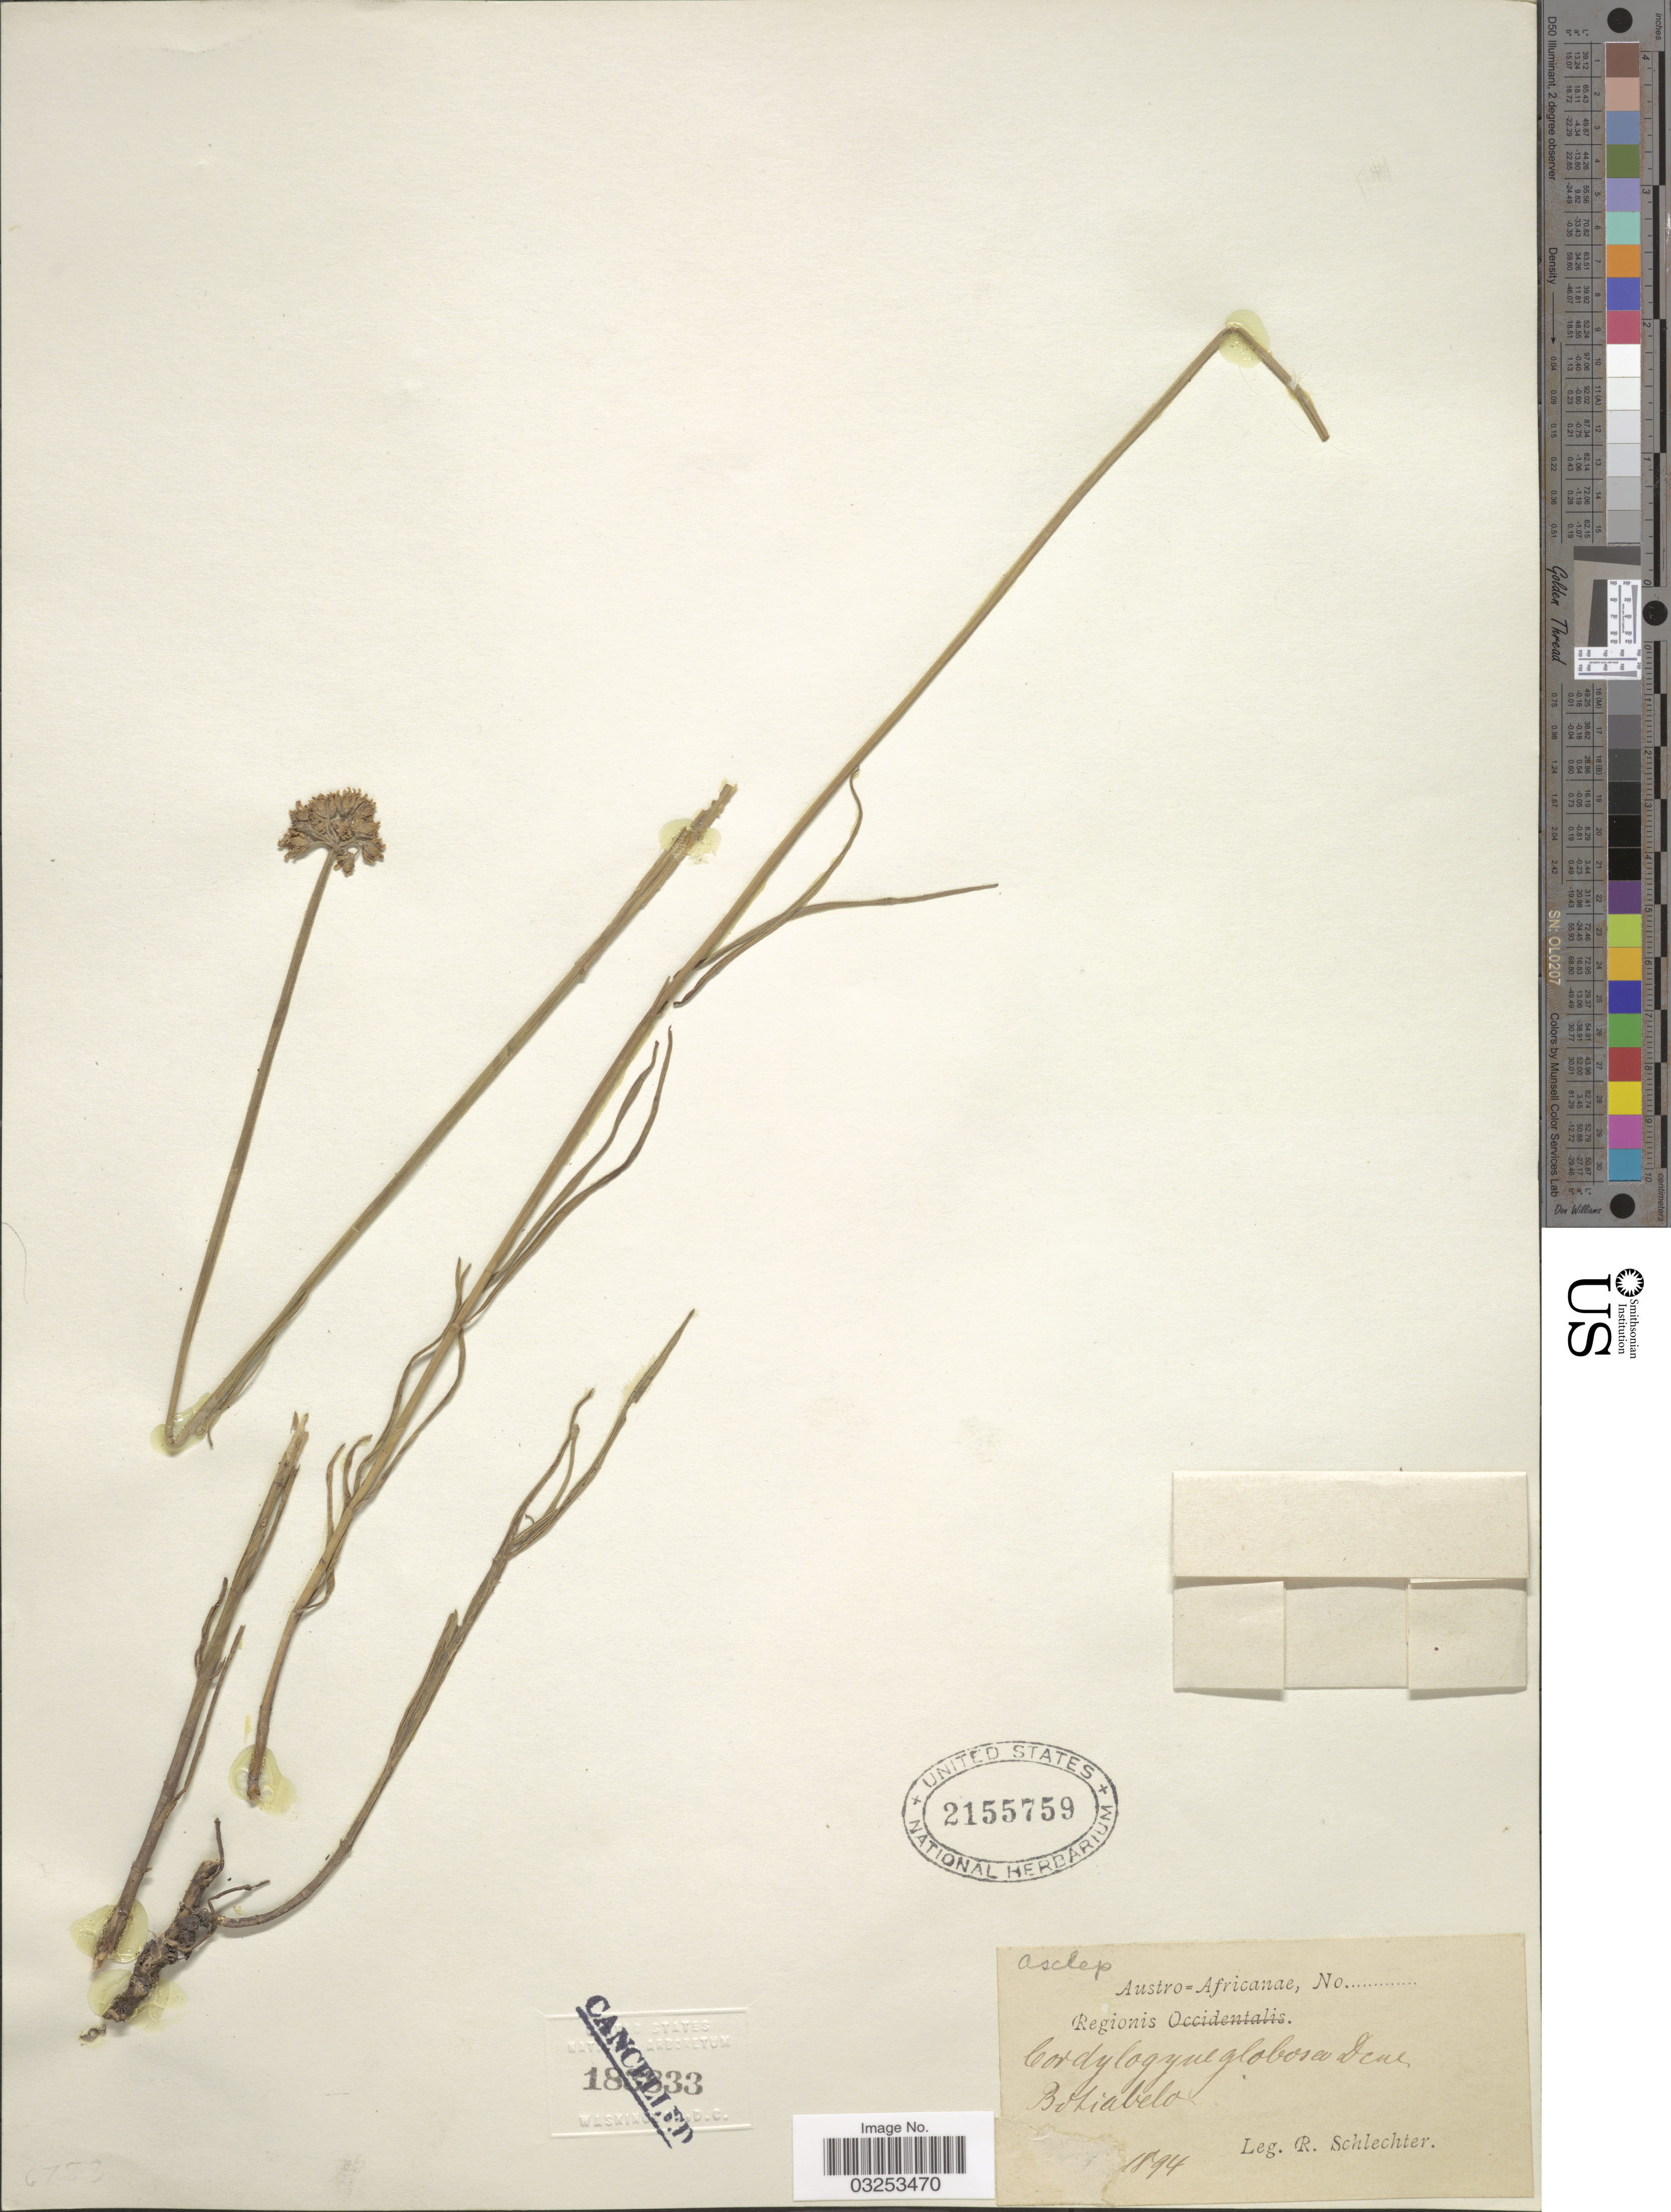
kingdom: Plantae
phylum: Tracheophyta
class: Magnoliopsida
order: Gentianales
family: Apocynaceae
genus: Cordylogyne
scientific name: Cordylogyne globosa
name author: E. Mey.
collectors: F. R. R. Schlechter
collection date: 1894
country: South Africa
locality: Austro=Africanae. Botiabelo.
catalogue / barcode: US 2155759